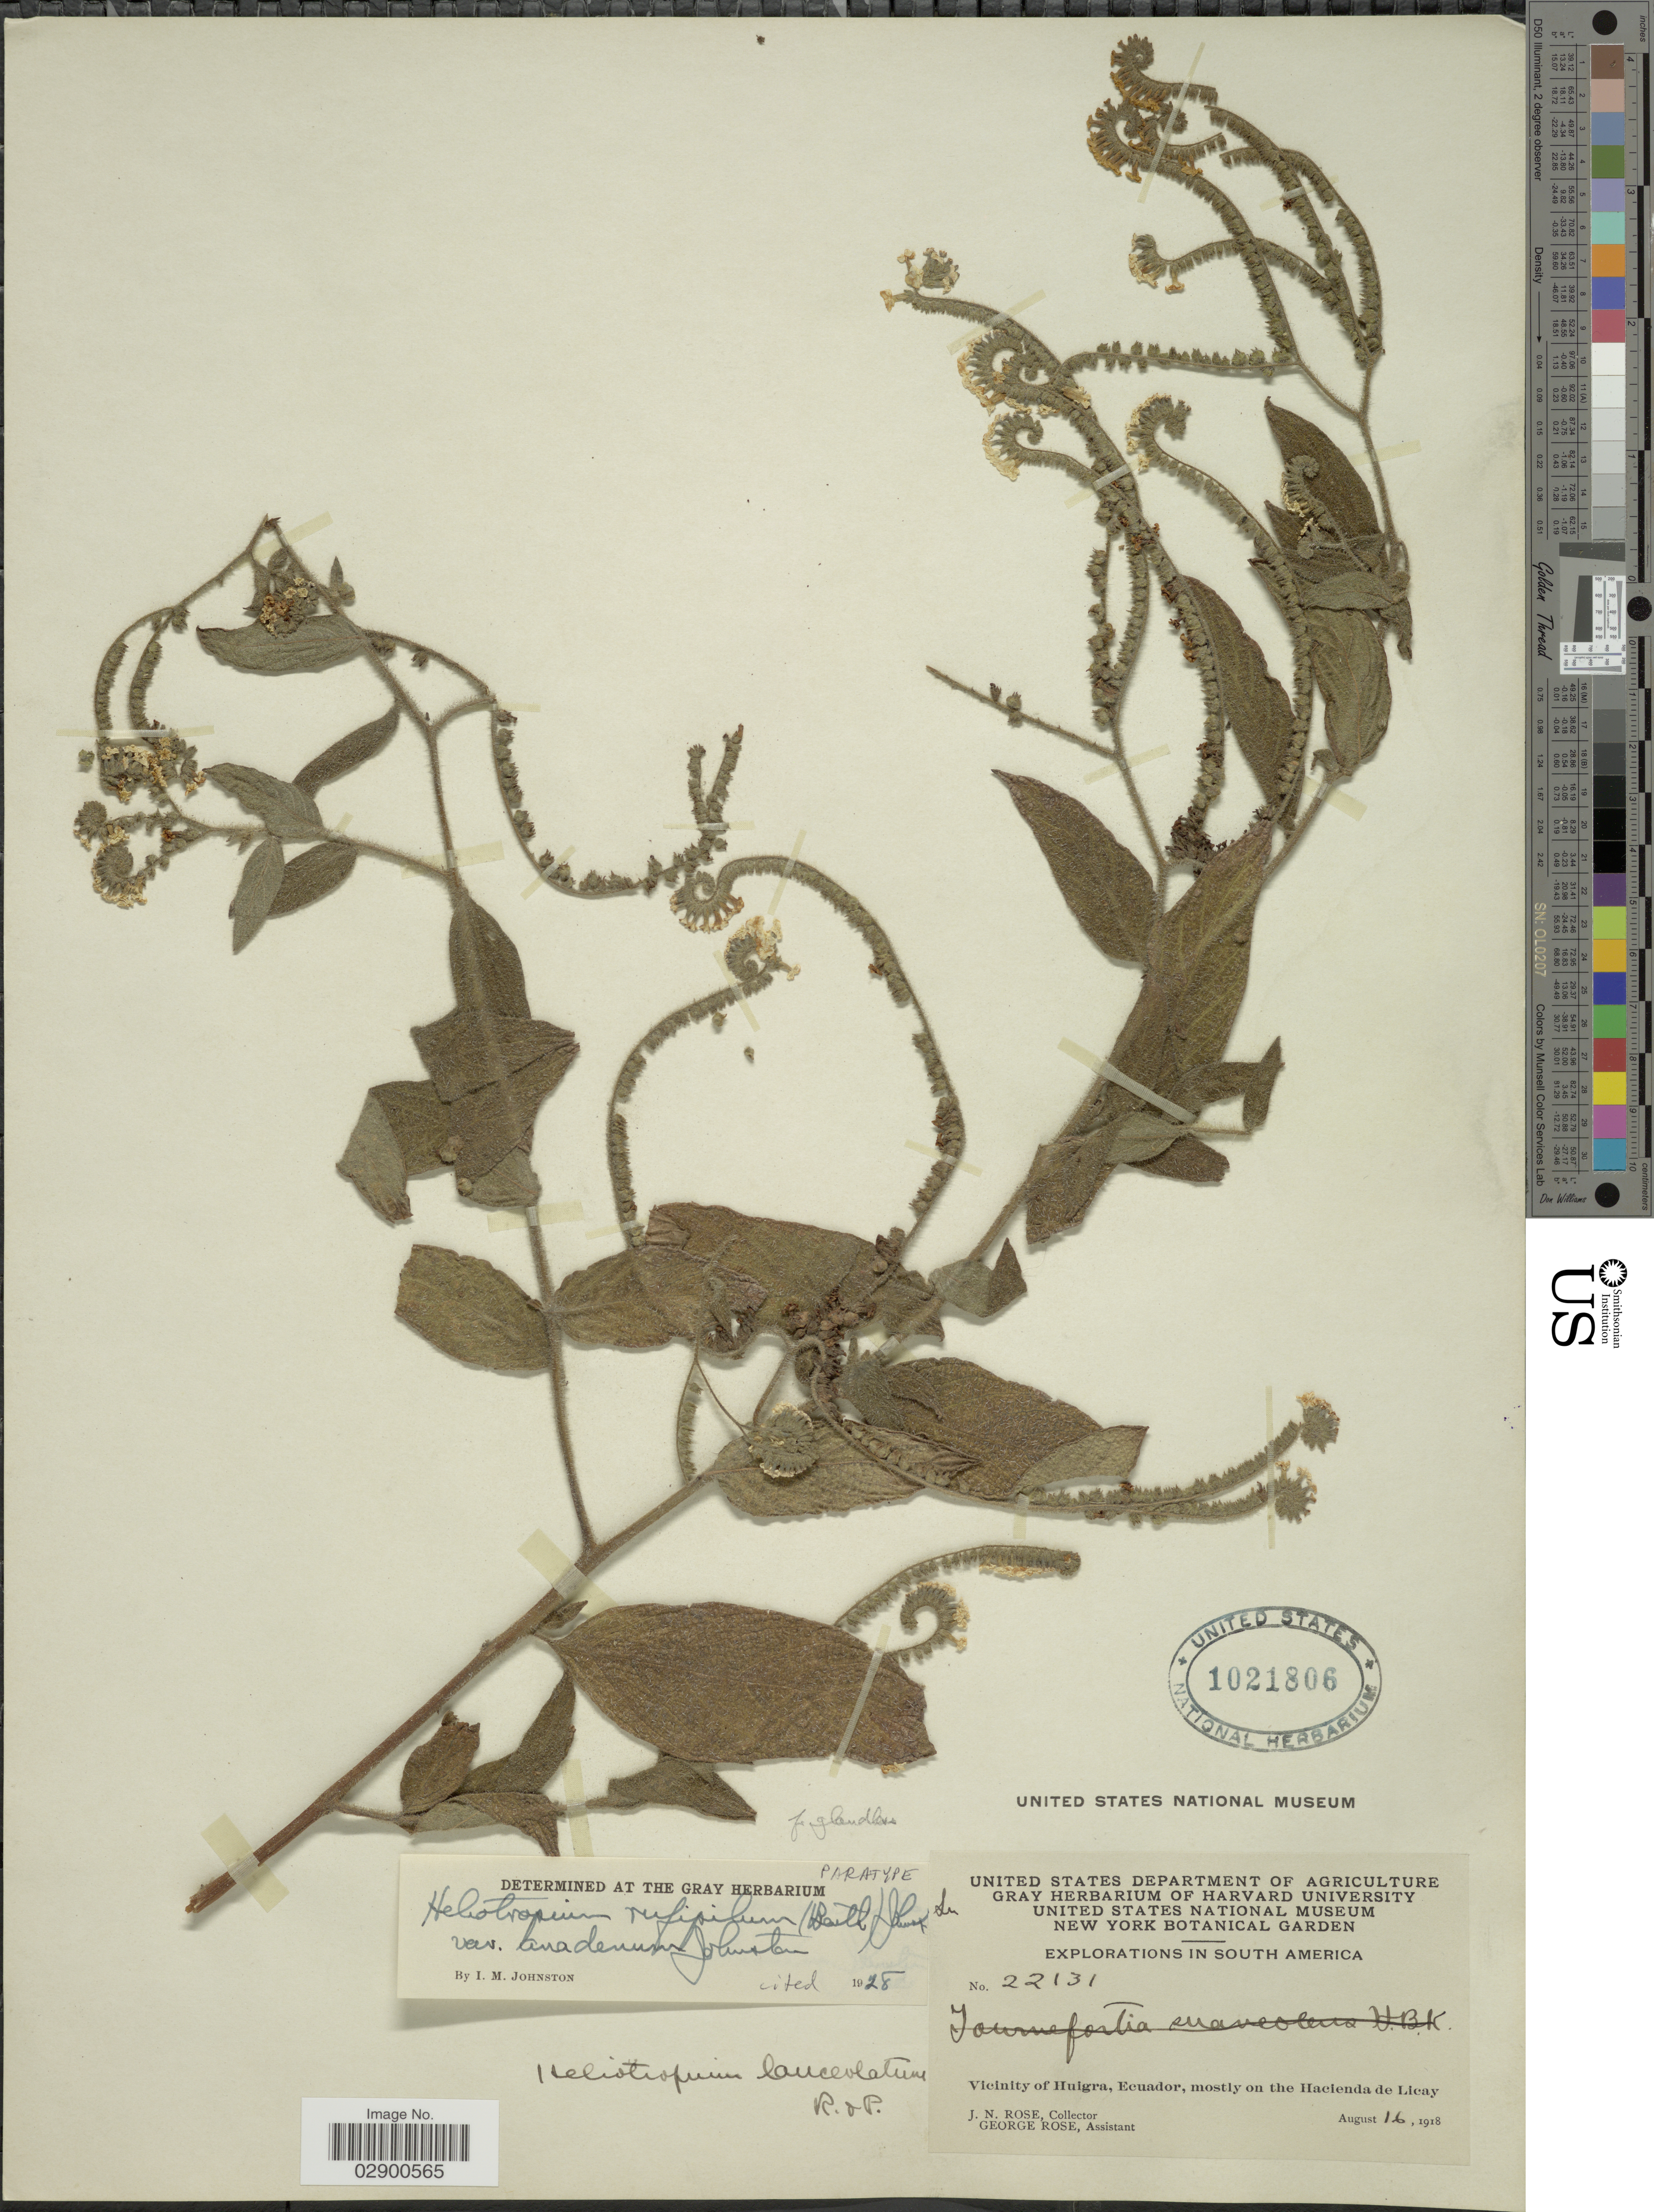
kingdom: Plantae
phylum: Tracheophyta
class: Magnoliopsida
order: Boraginales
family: Heliotropiaceae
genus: Heliotropium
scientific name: Heliotropium rufipilum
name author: (Benth.) I.M. Johnst.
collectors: J. N. Rose & G. Rose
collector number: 22131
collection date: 1918-08-16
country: Ecuador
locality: Vicinity of Huigra, mostly on the Hacienda de Licay.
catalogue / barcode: US 1021806